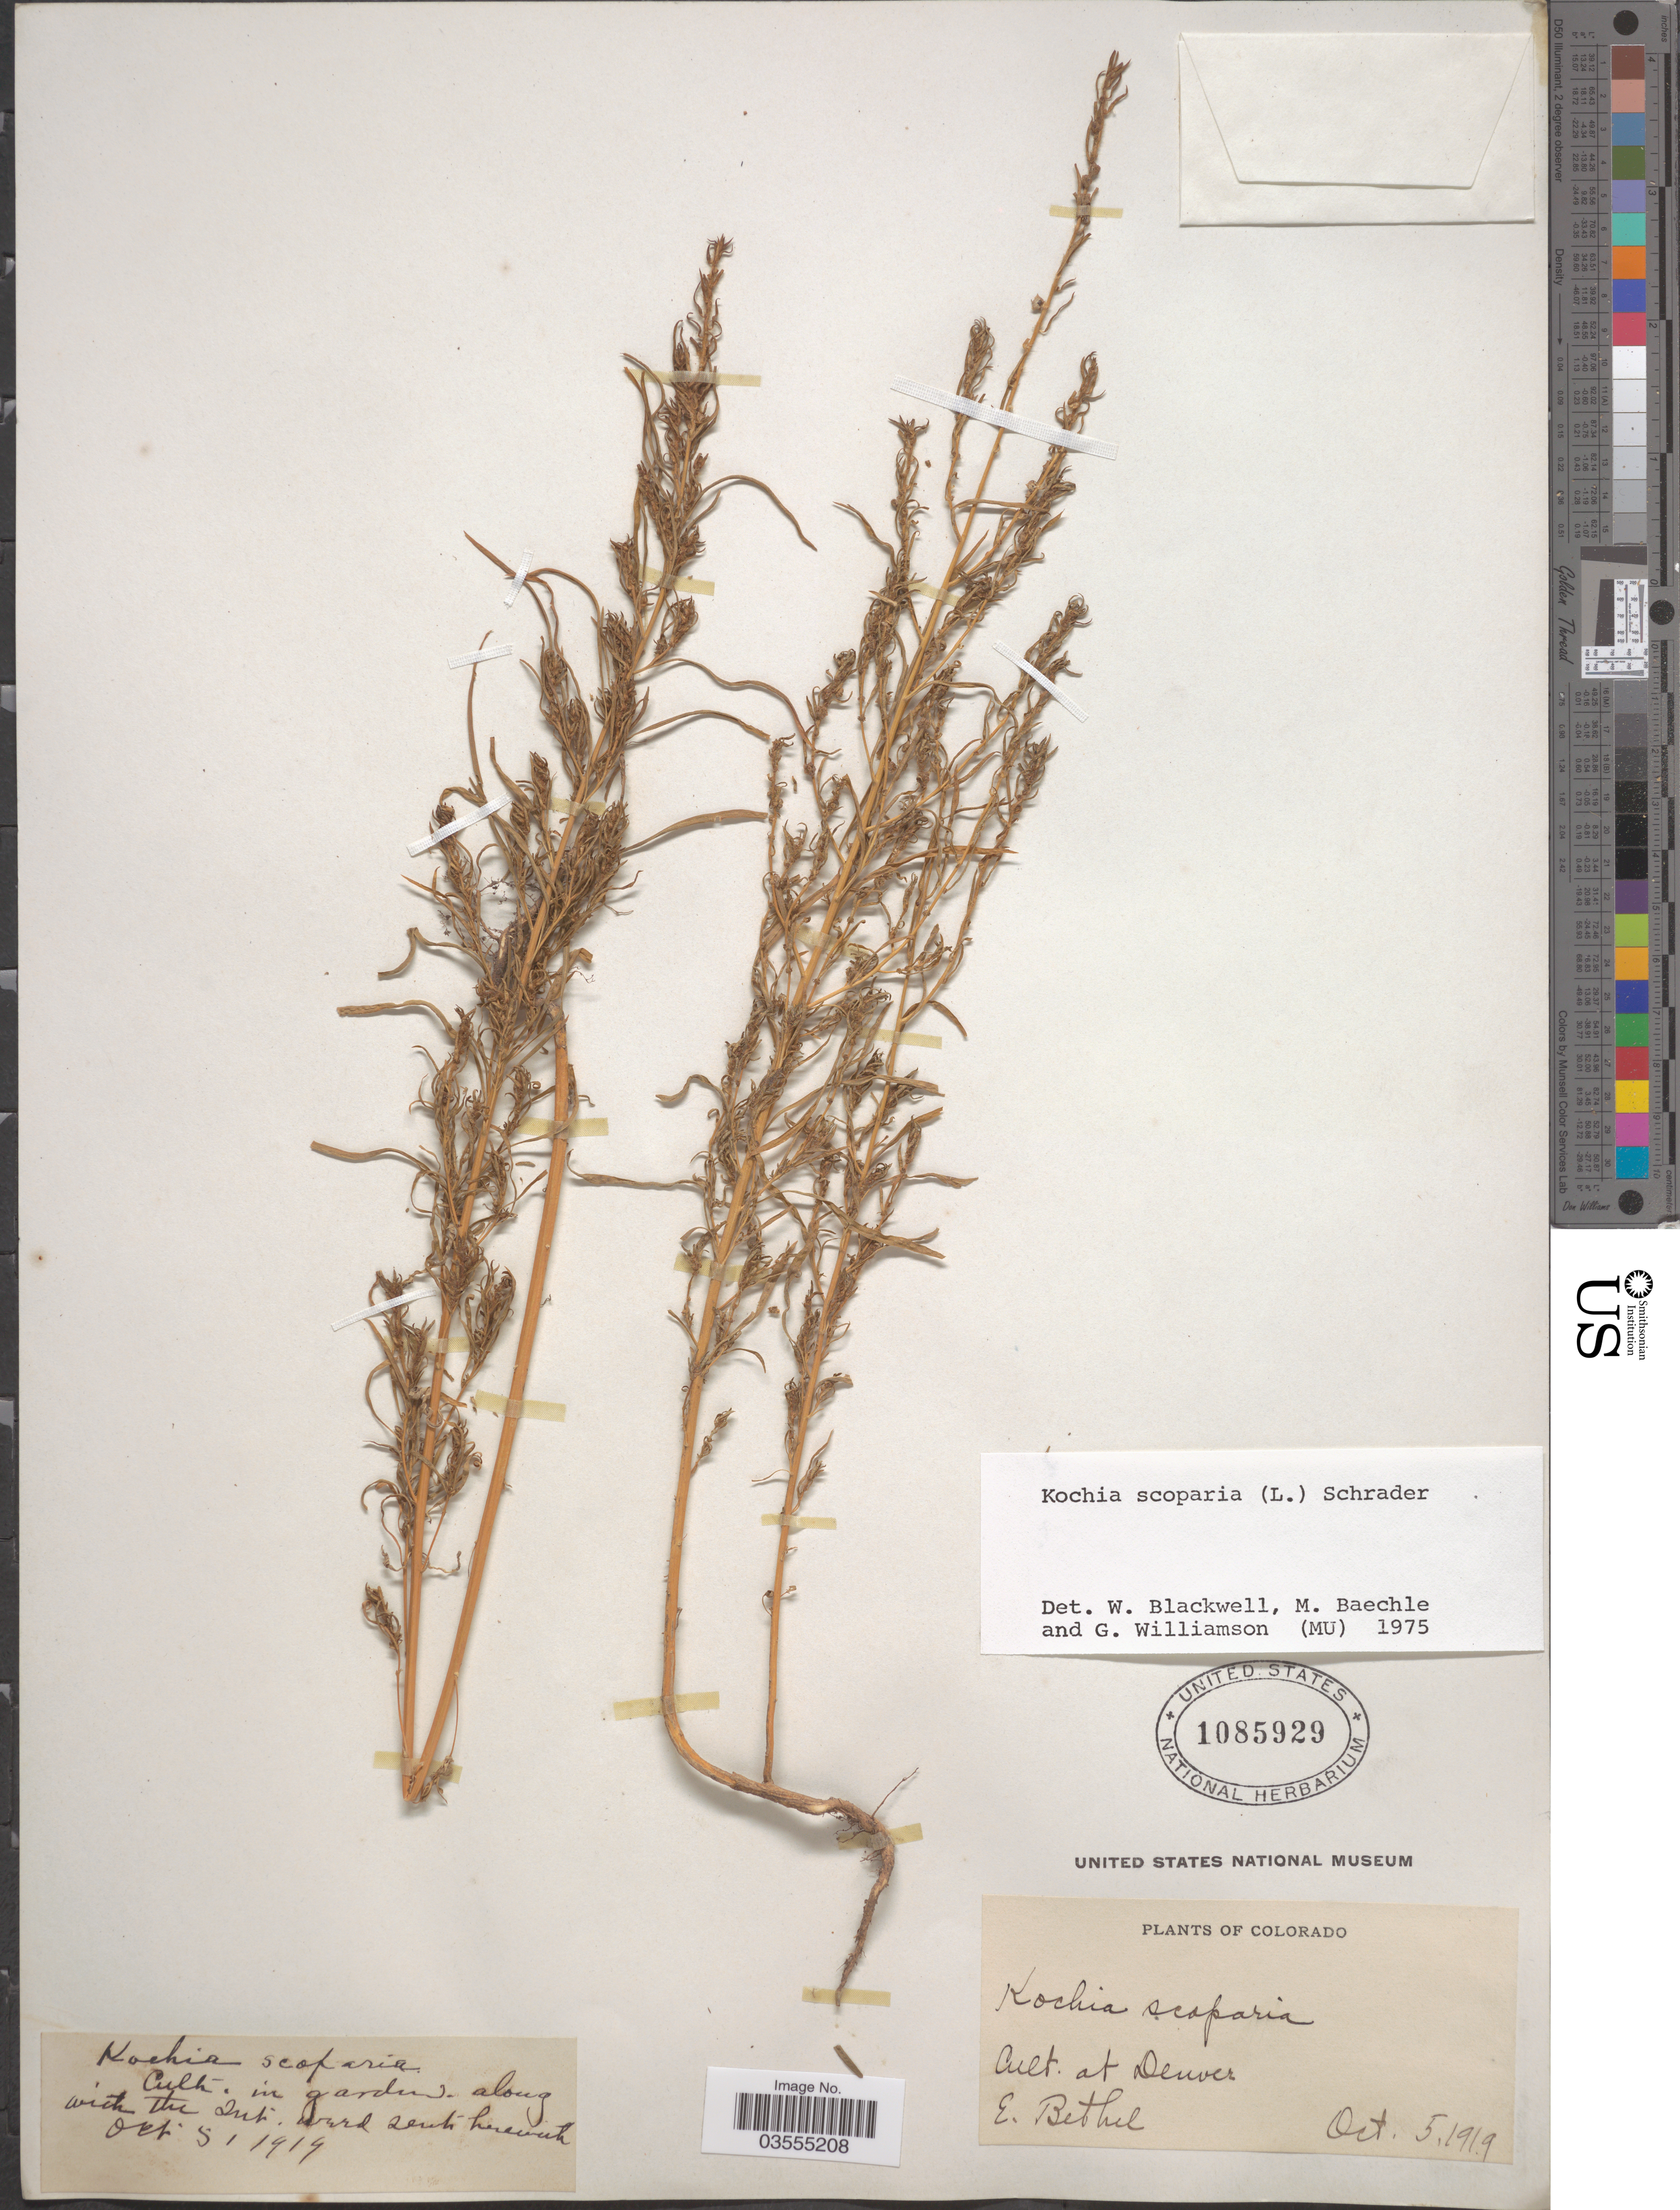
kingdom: Plantae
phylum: Tracheophyta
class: Magnoliopsida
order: Caryophyllales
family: Amaranthaceae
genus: Bassia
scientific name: Bassia scoparia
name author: (L.) Voss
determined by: U.S. National Herbarium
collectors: E. Bethel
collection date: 1919-10-05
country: United States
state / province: Colorado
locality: Denver.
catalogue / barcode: US 1085929